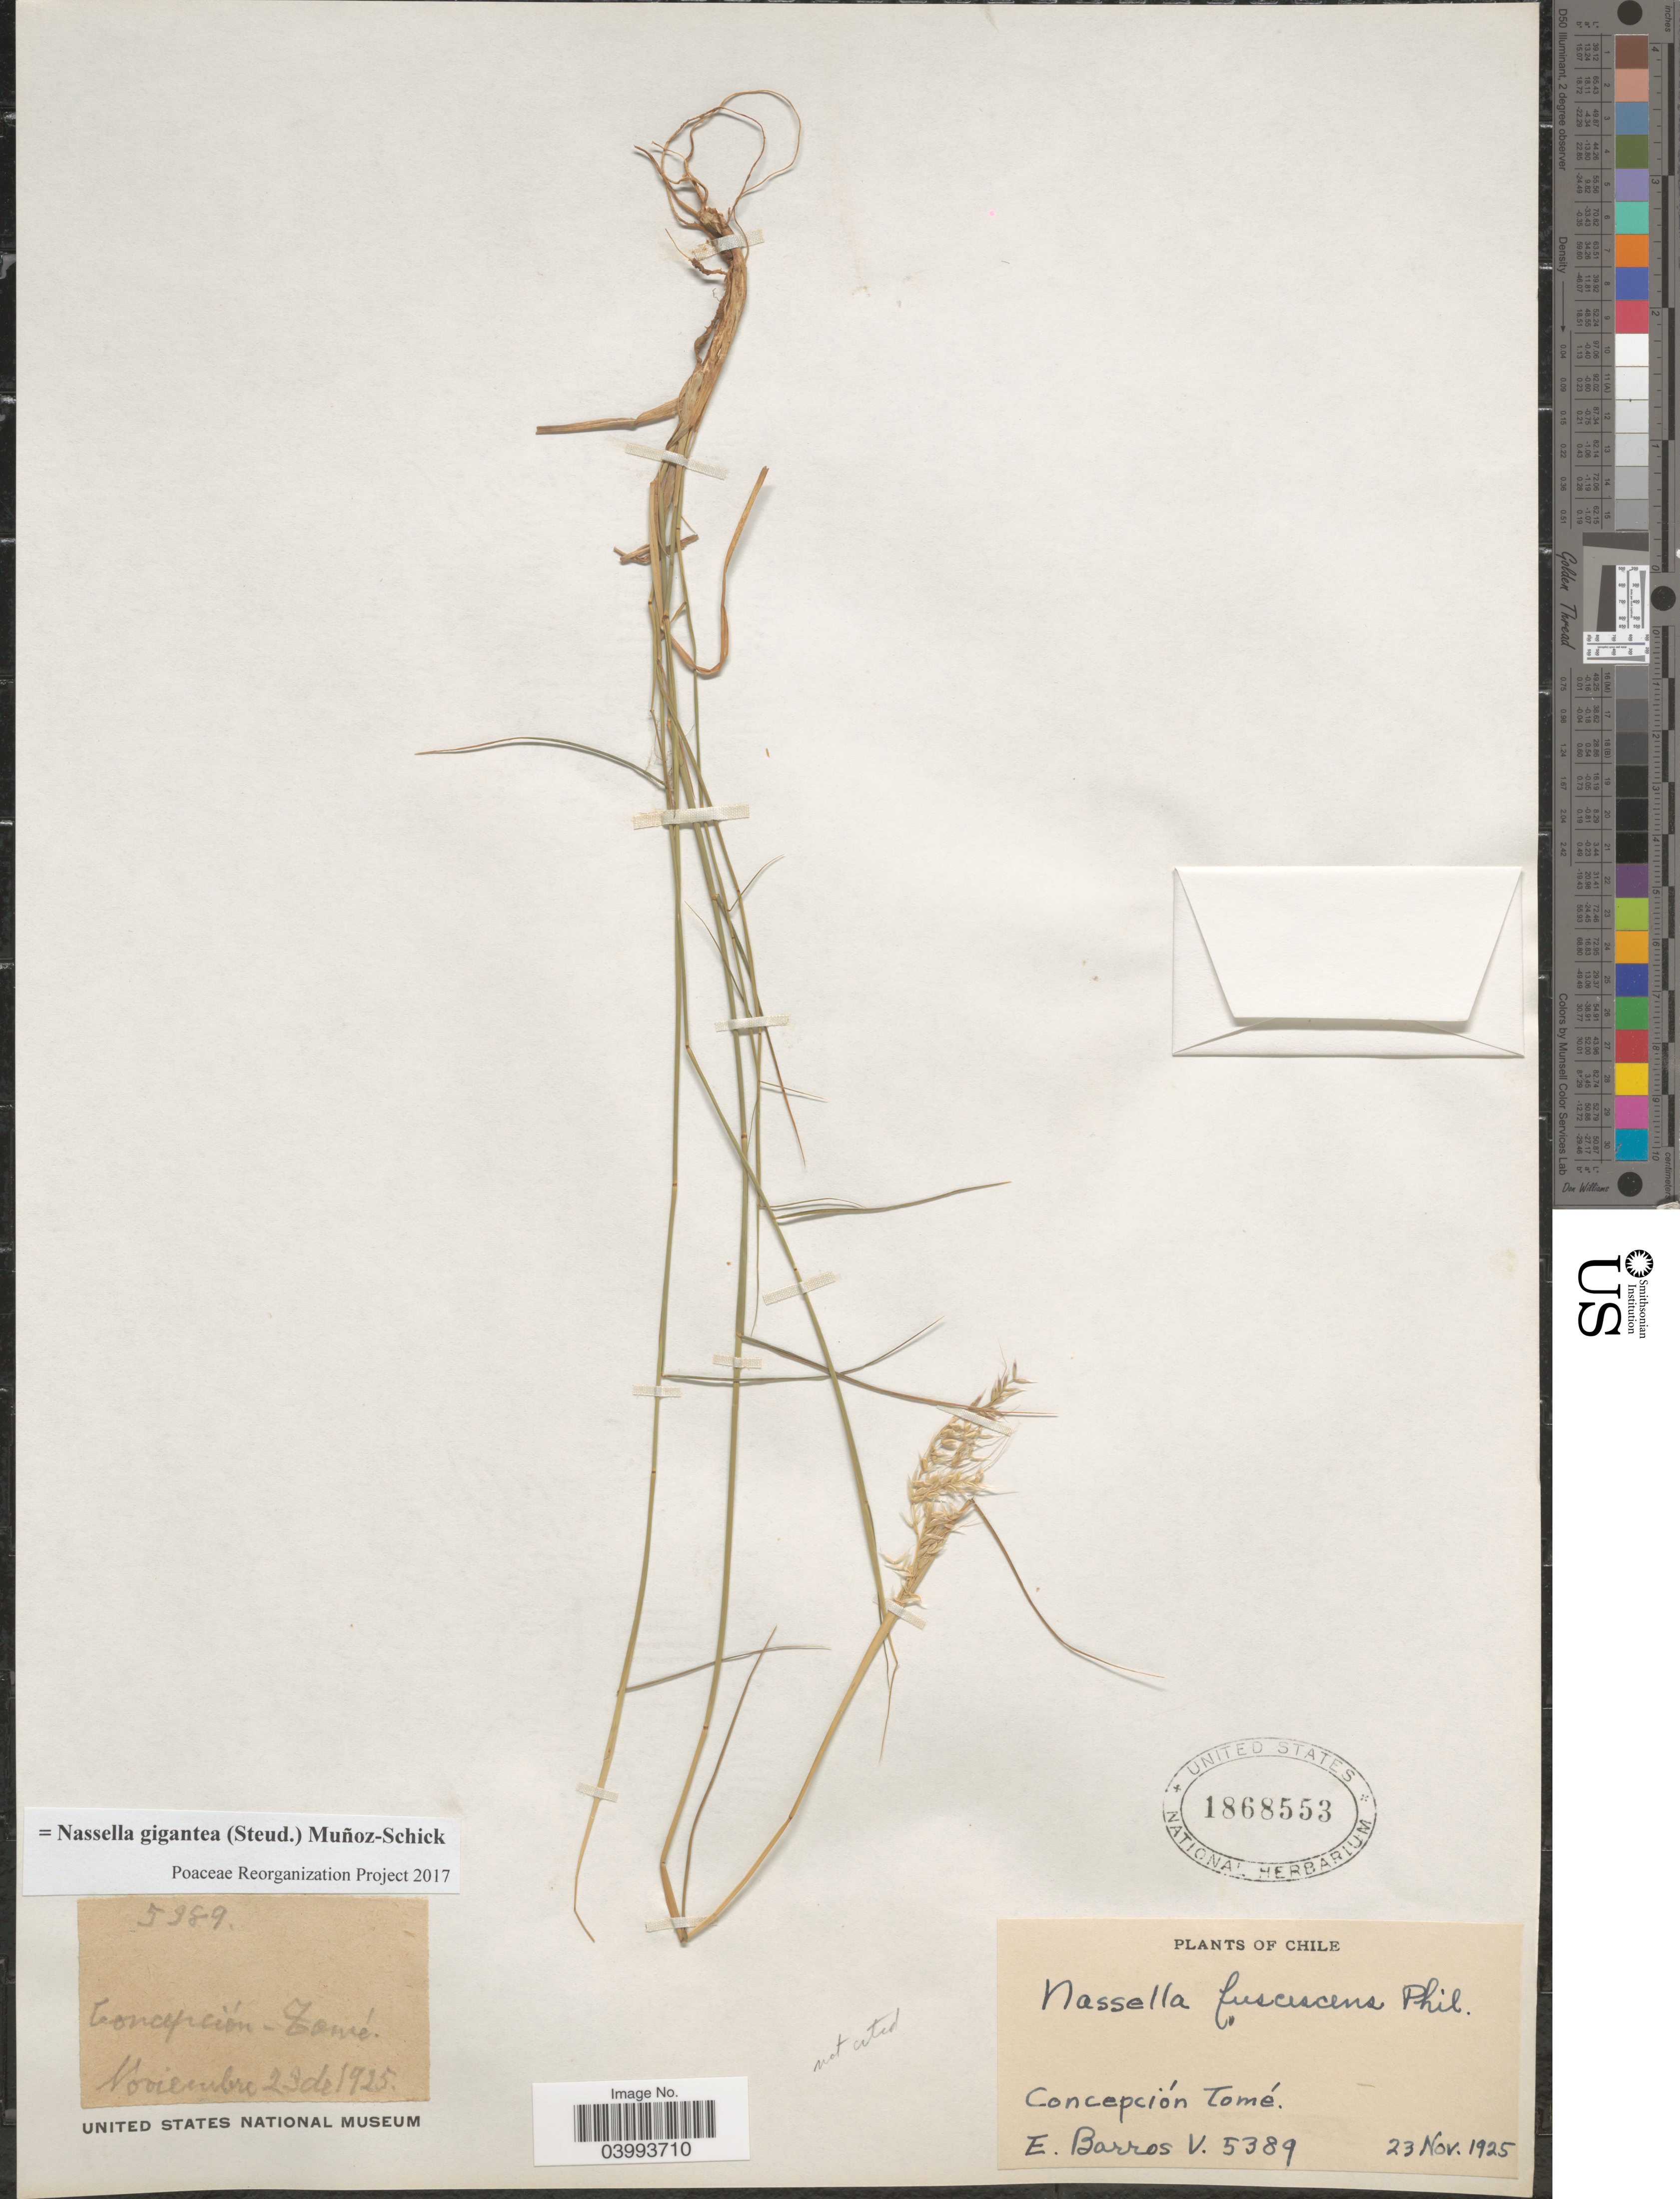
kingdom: Plantae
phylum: Tracheophyta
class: Liliopsida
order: Poales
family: Poaceae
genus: Nassella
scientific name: Nassella gigantea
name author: (Steud.) Muñoz-Schick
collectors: E. Barros V.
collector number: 5389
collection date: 1925-11-23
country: Chile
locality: Concepción Tomé.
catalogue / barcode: US 1868553